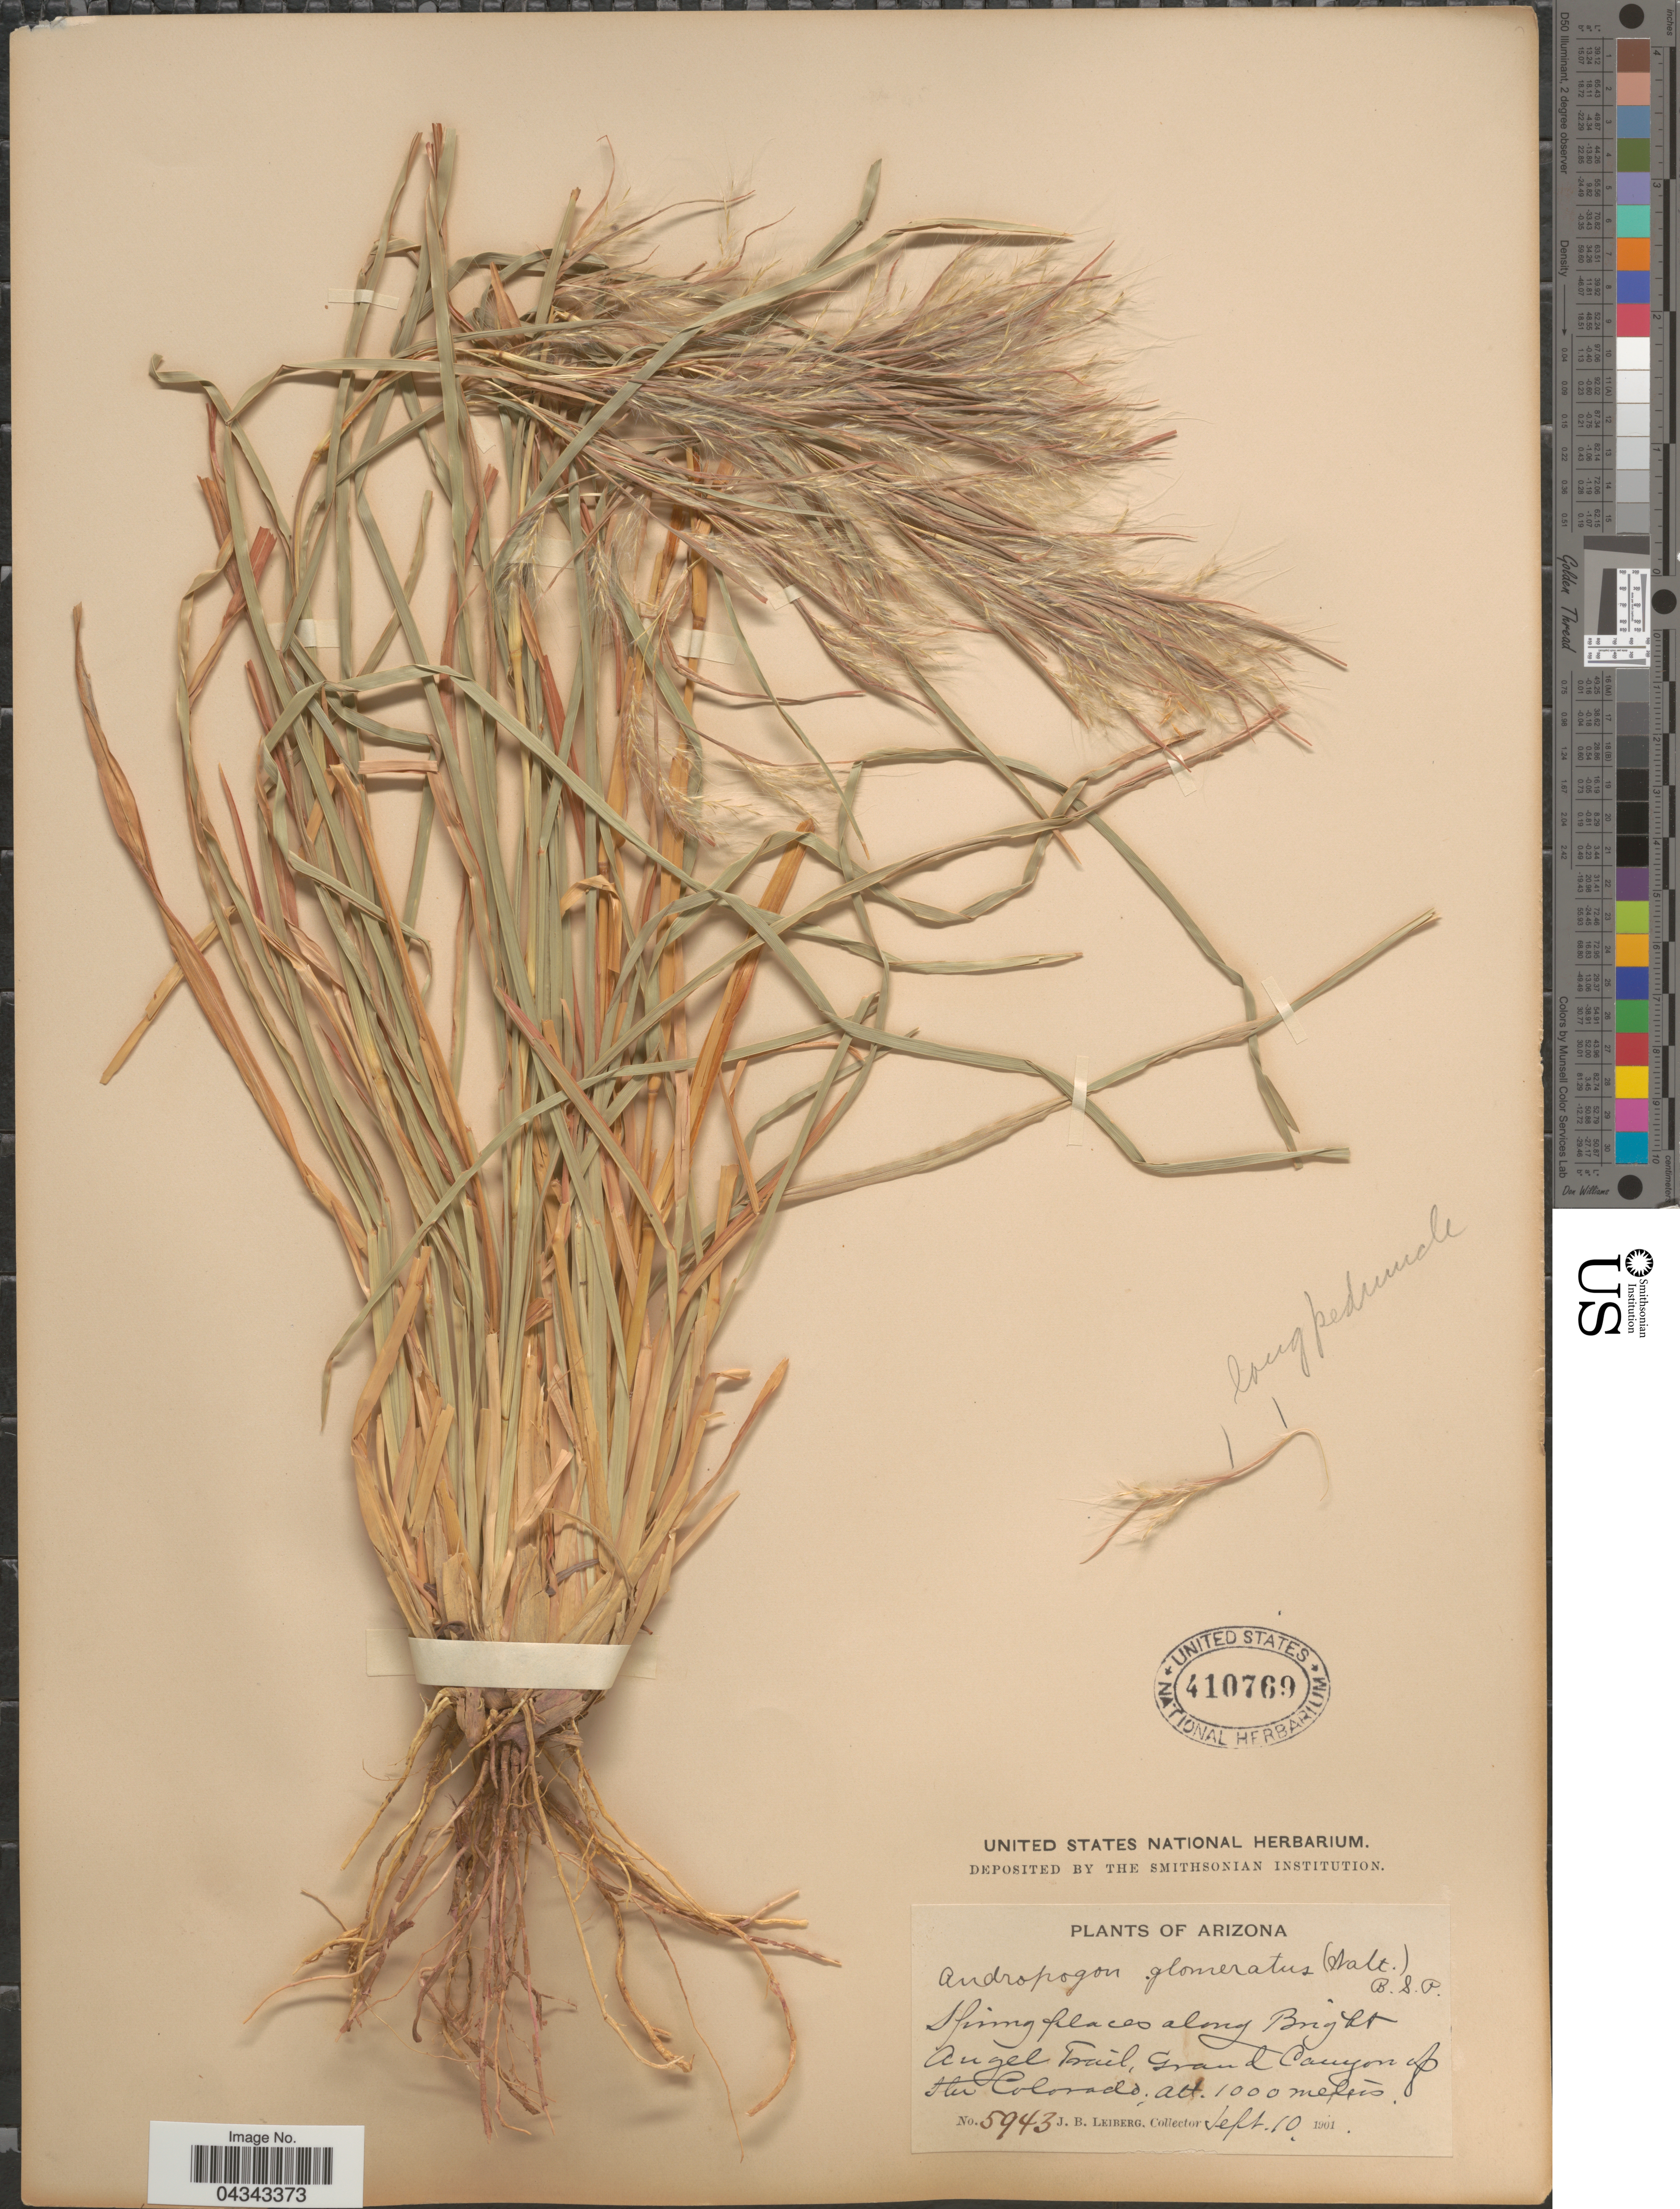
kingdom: Plantae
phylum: Tracheophyta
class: Liliopsida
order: Poales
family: Poaceae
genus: Andropogon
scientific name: Andropogon glomeratus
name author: (Walter) Britton, Stearns & Poggenb.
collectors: J. B. Leiberg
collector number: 5943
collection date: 1901-09-10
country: United States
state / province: Arizona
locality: Spring places along Bright Angel Trail, Grand Canyon of the Colorado.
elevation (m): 1000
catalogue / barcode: US 410769